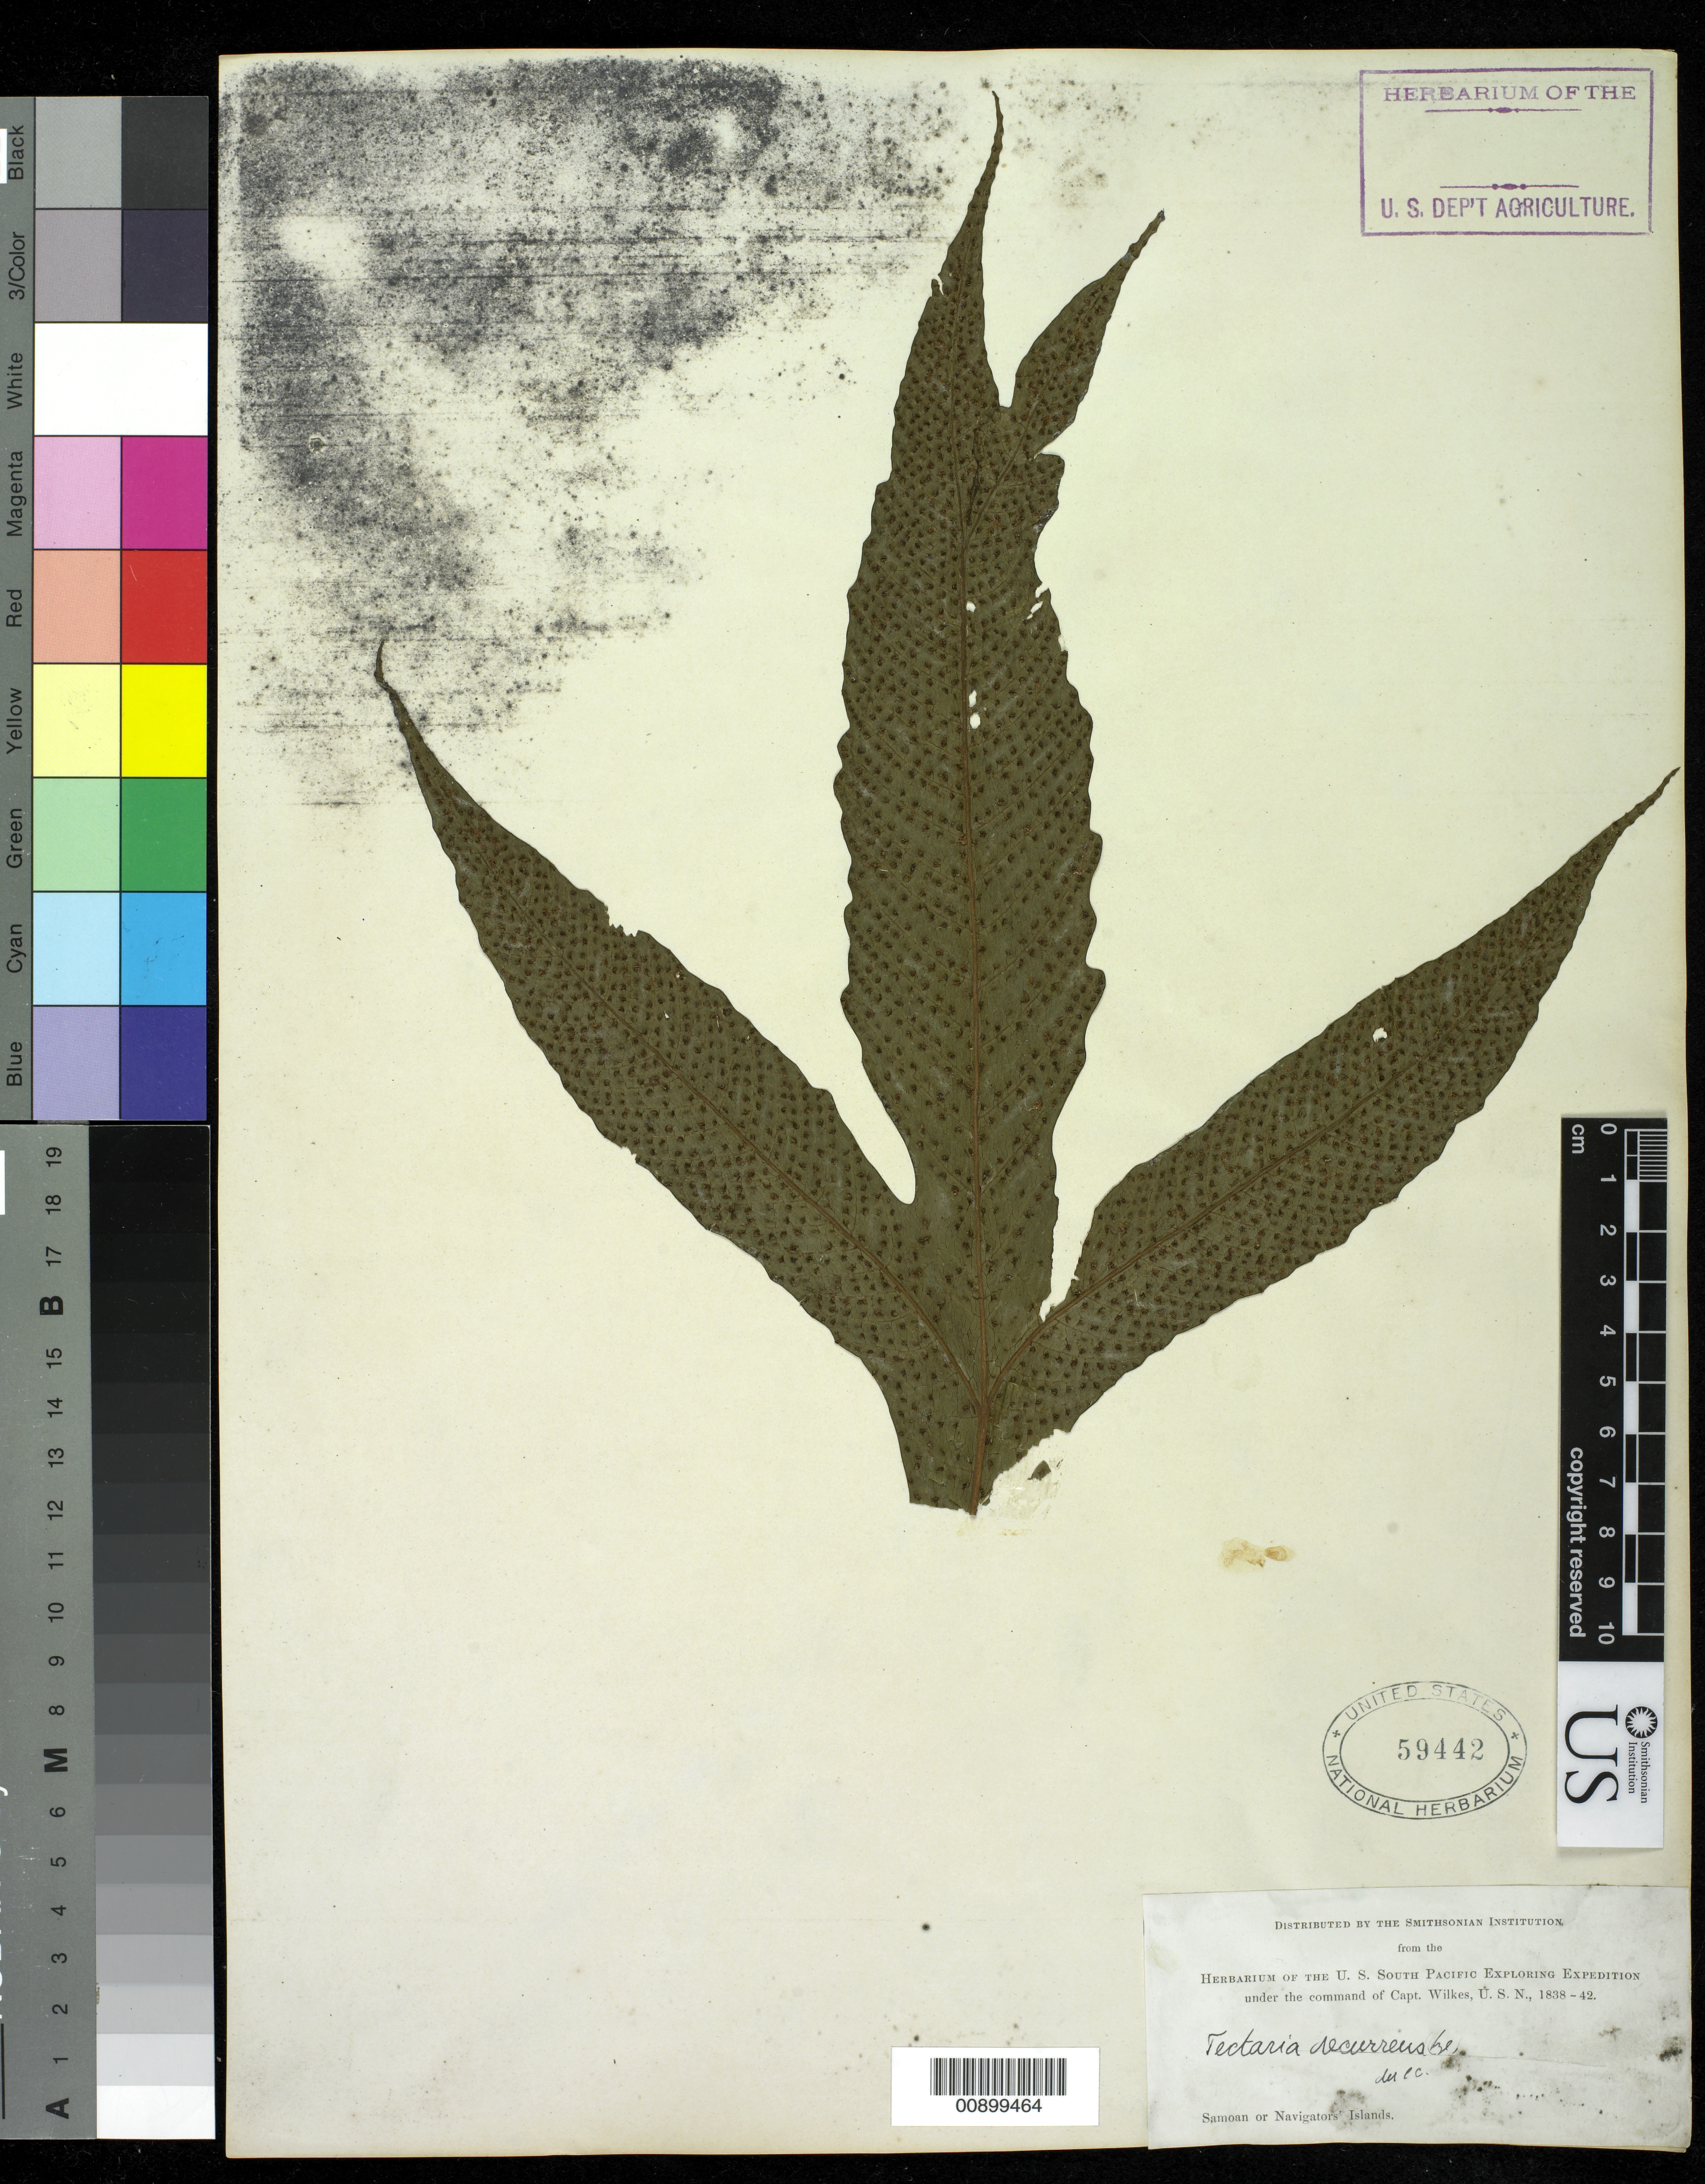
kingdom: Plantae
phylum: Tracheophyta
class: Polypodiopsida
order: Polypodiales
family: Tectariaceae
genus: Tectaria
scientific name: Tectaria decurrens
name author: (Presel.) Copel. in Elmer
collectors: Wilkes Explor. Exped.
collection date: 1838/1842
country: American Samoa / Samoa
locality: Samoan Islands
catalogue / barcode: US 59442